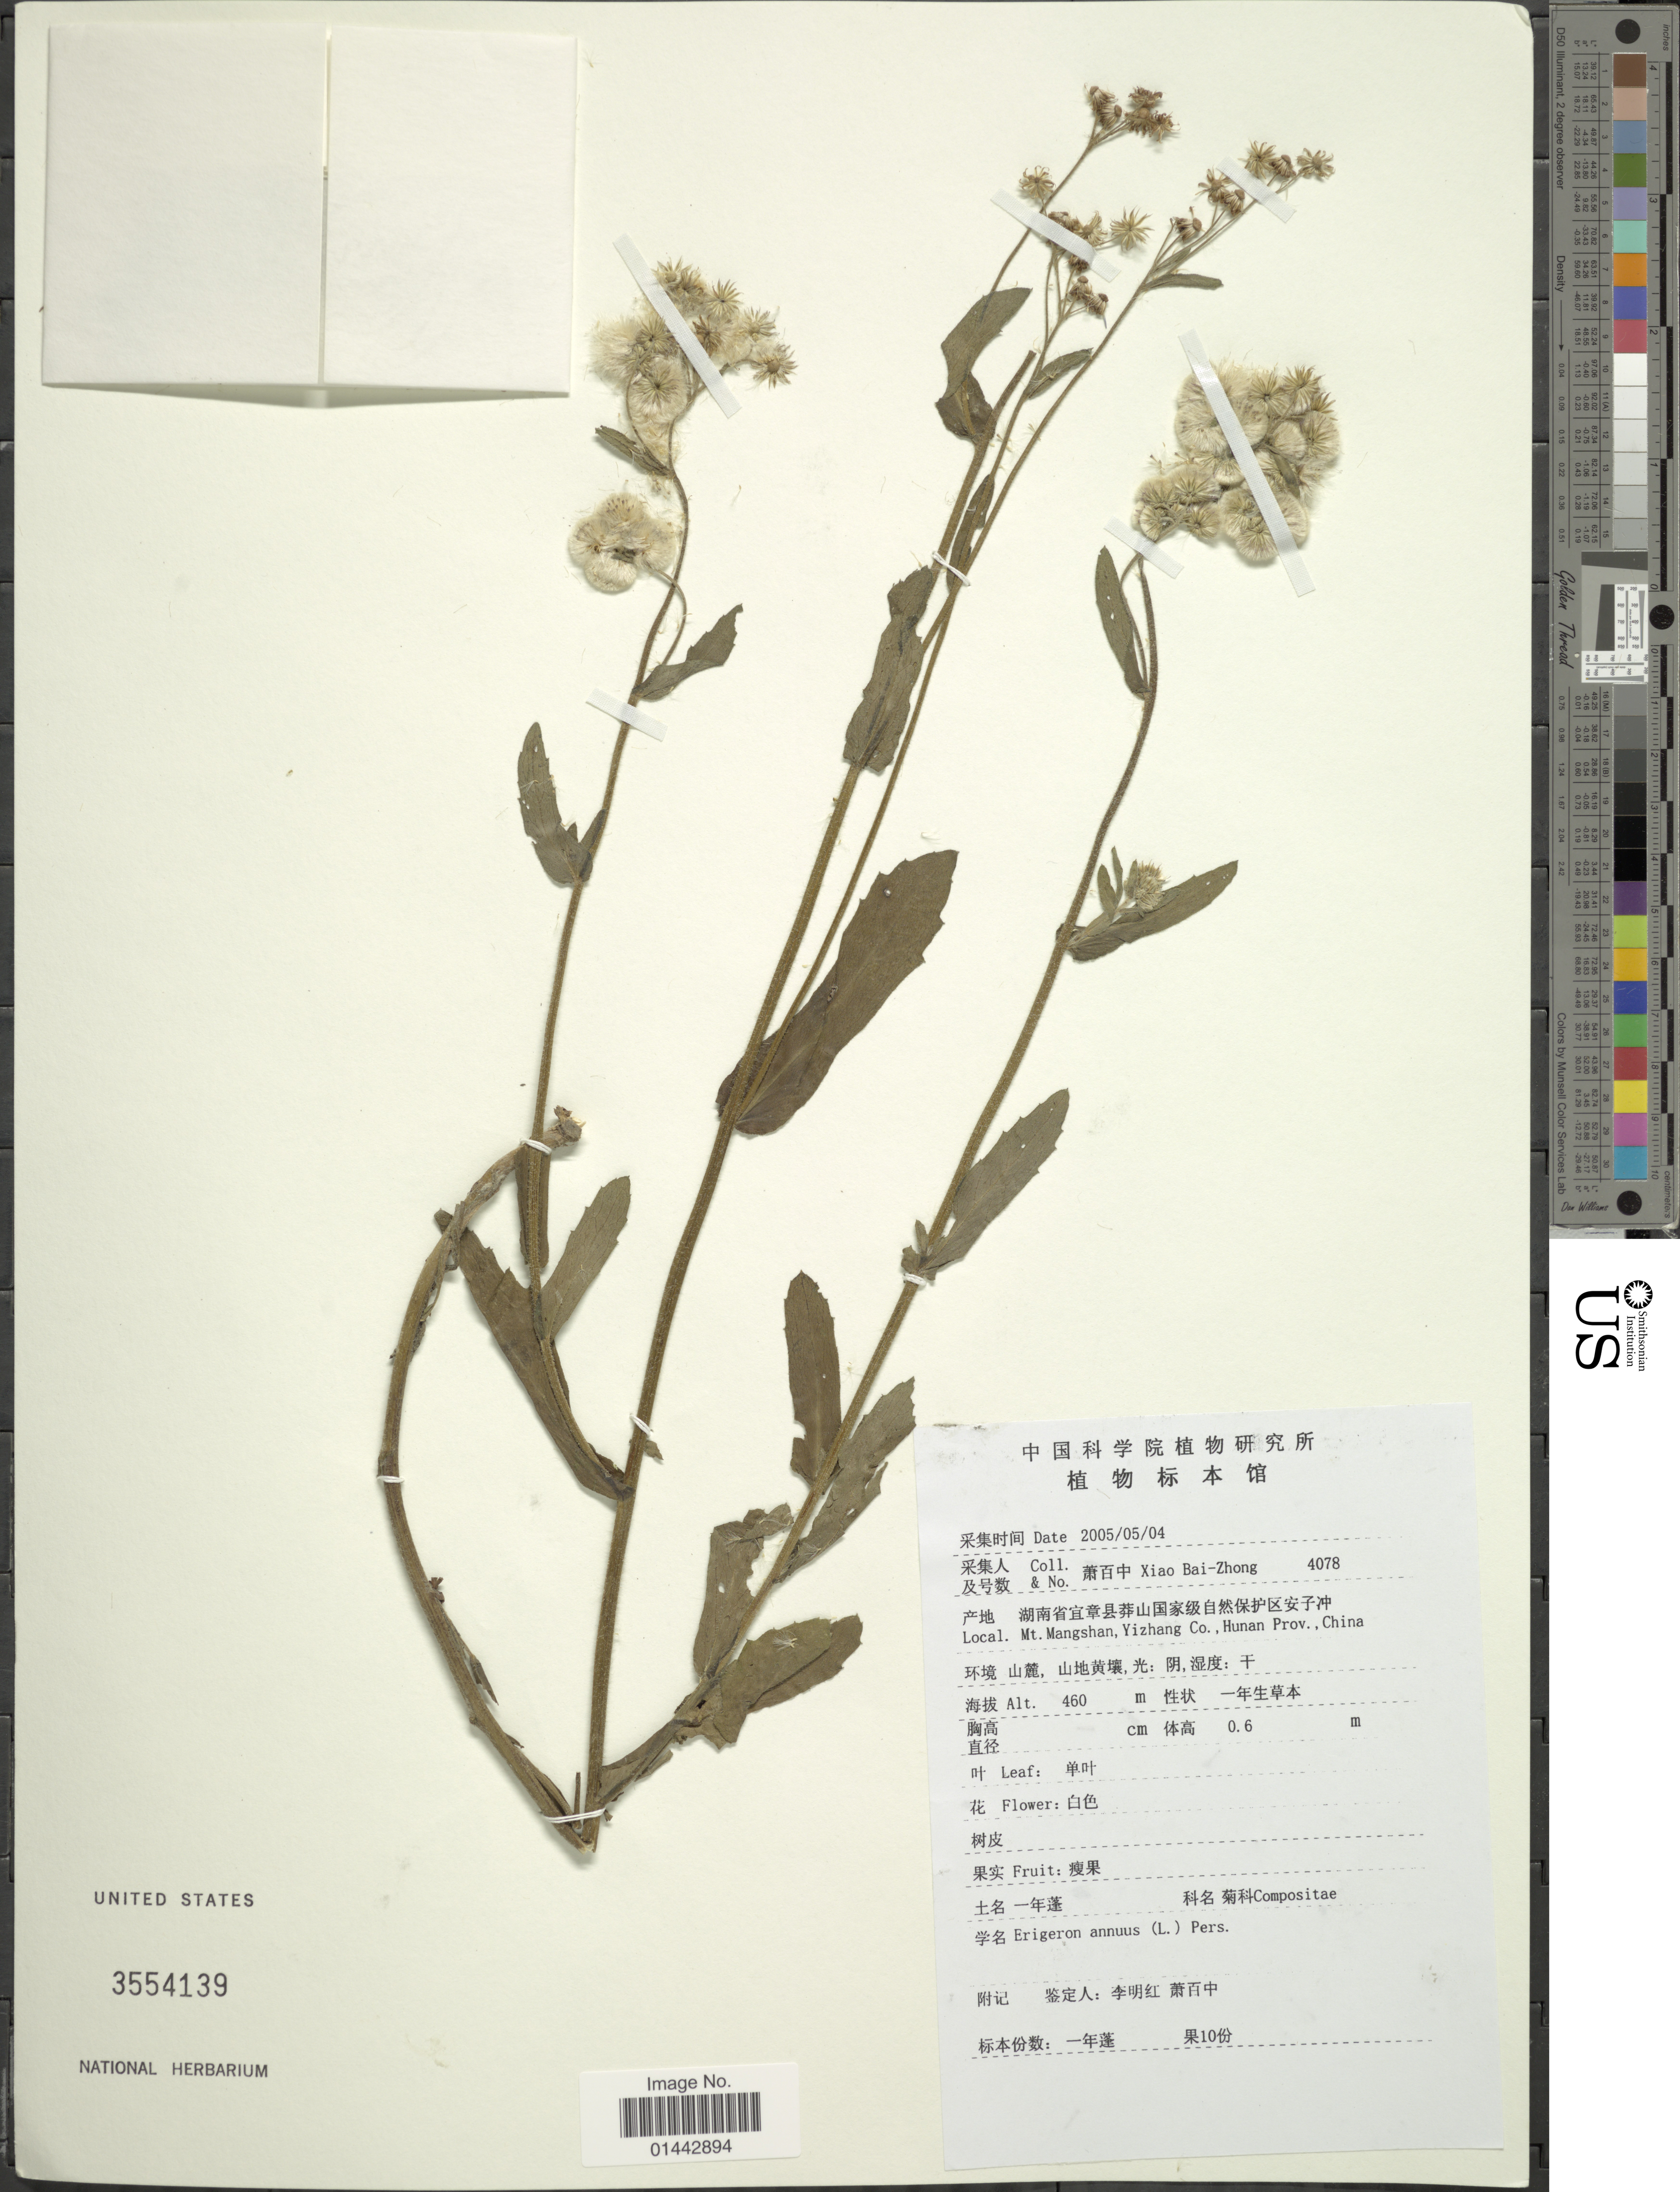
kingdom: Plantae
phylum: Tracheophyta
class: Magnoliopsida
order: Asterales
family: Asteraceae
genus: Erigeron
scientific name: Erigeron annuus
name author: (L.) Pers.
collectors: B. Z. Xiao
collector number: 4078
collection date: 2005-05-04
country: China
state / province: Hunan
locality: Mt. Mangshan, Yizhang Co.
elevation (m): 460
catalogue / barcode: US 3554139